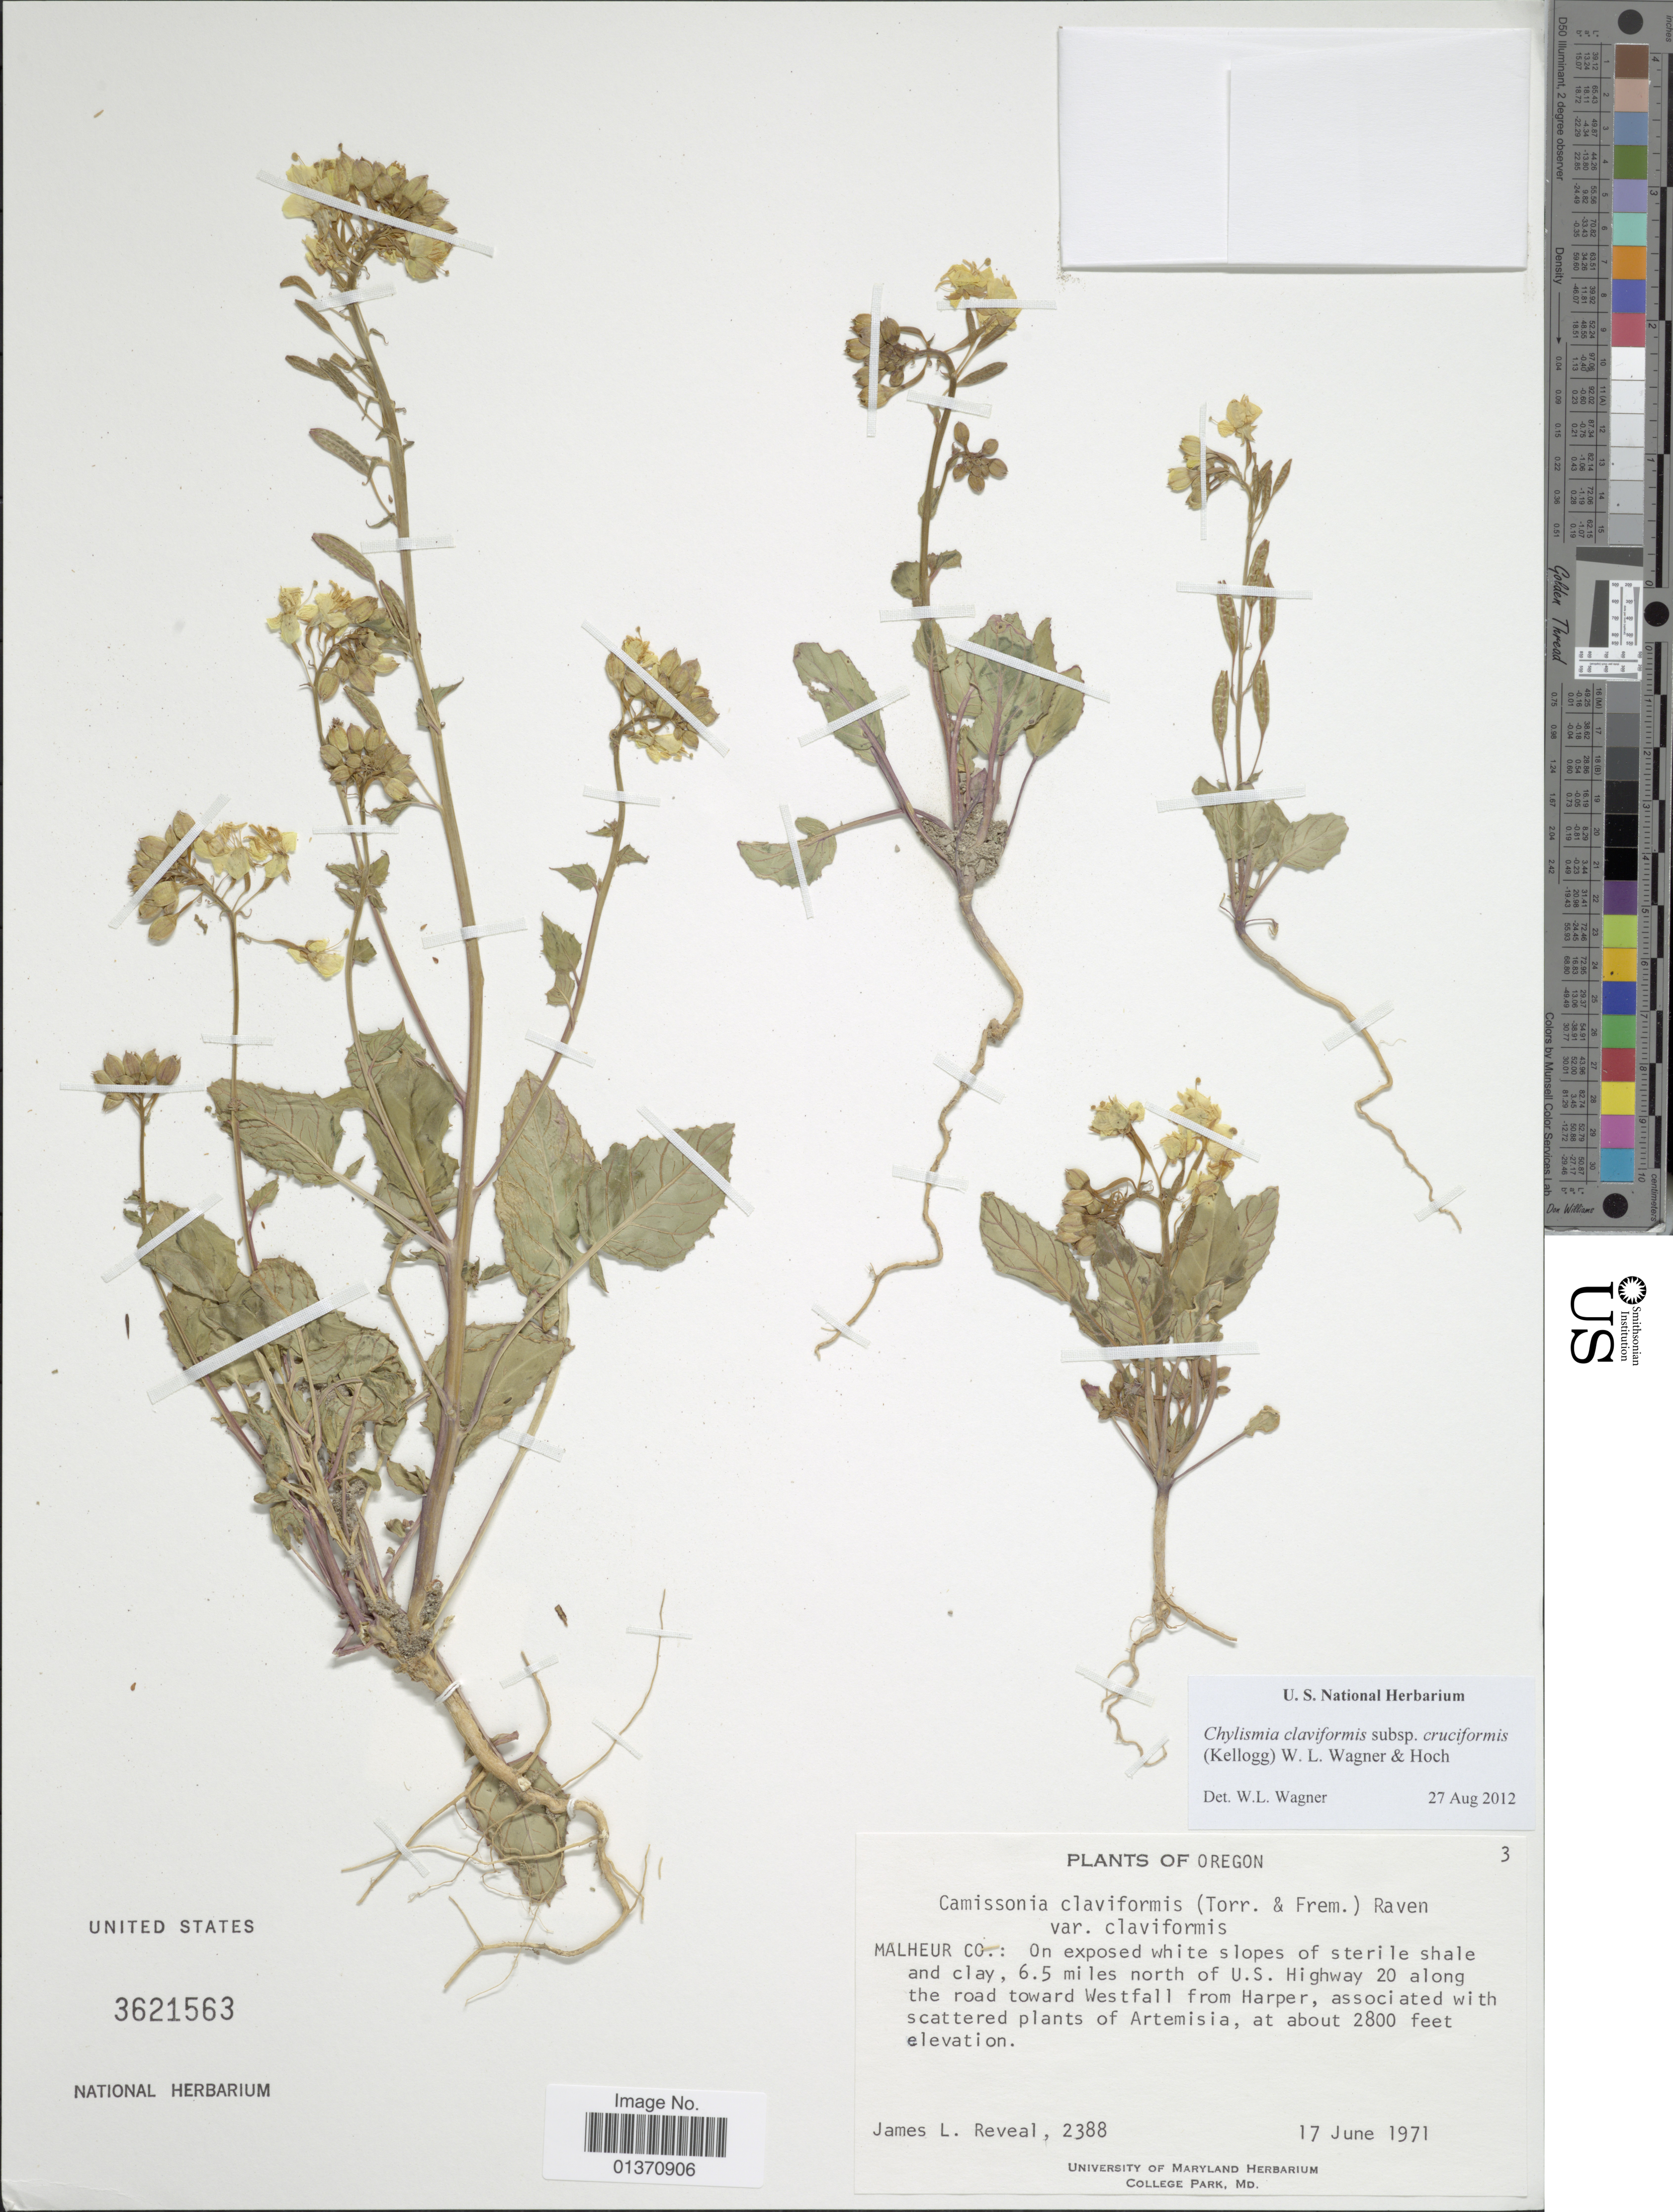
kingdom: Plantae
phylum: Tracheophyta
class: Magnoliopsida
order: Myrtales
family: Onagraceae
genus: Chylismia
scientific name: Chylismia claviformis subsp. cruciformis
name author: (Kellog) W.L. Wagner & Hoch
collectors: J. L. Reveal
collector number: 2388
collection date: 1971-06-17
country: United States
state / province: Oregon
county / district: Malheur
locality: Malheur Co.: On exposed white slopes of sterile shale and clay, 6.5 miles north of U.S. Highway 20 along the road toward Westfall from Harper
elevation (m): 853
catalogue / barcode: US 3621563